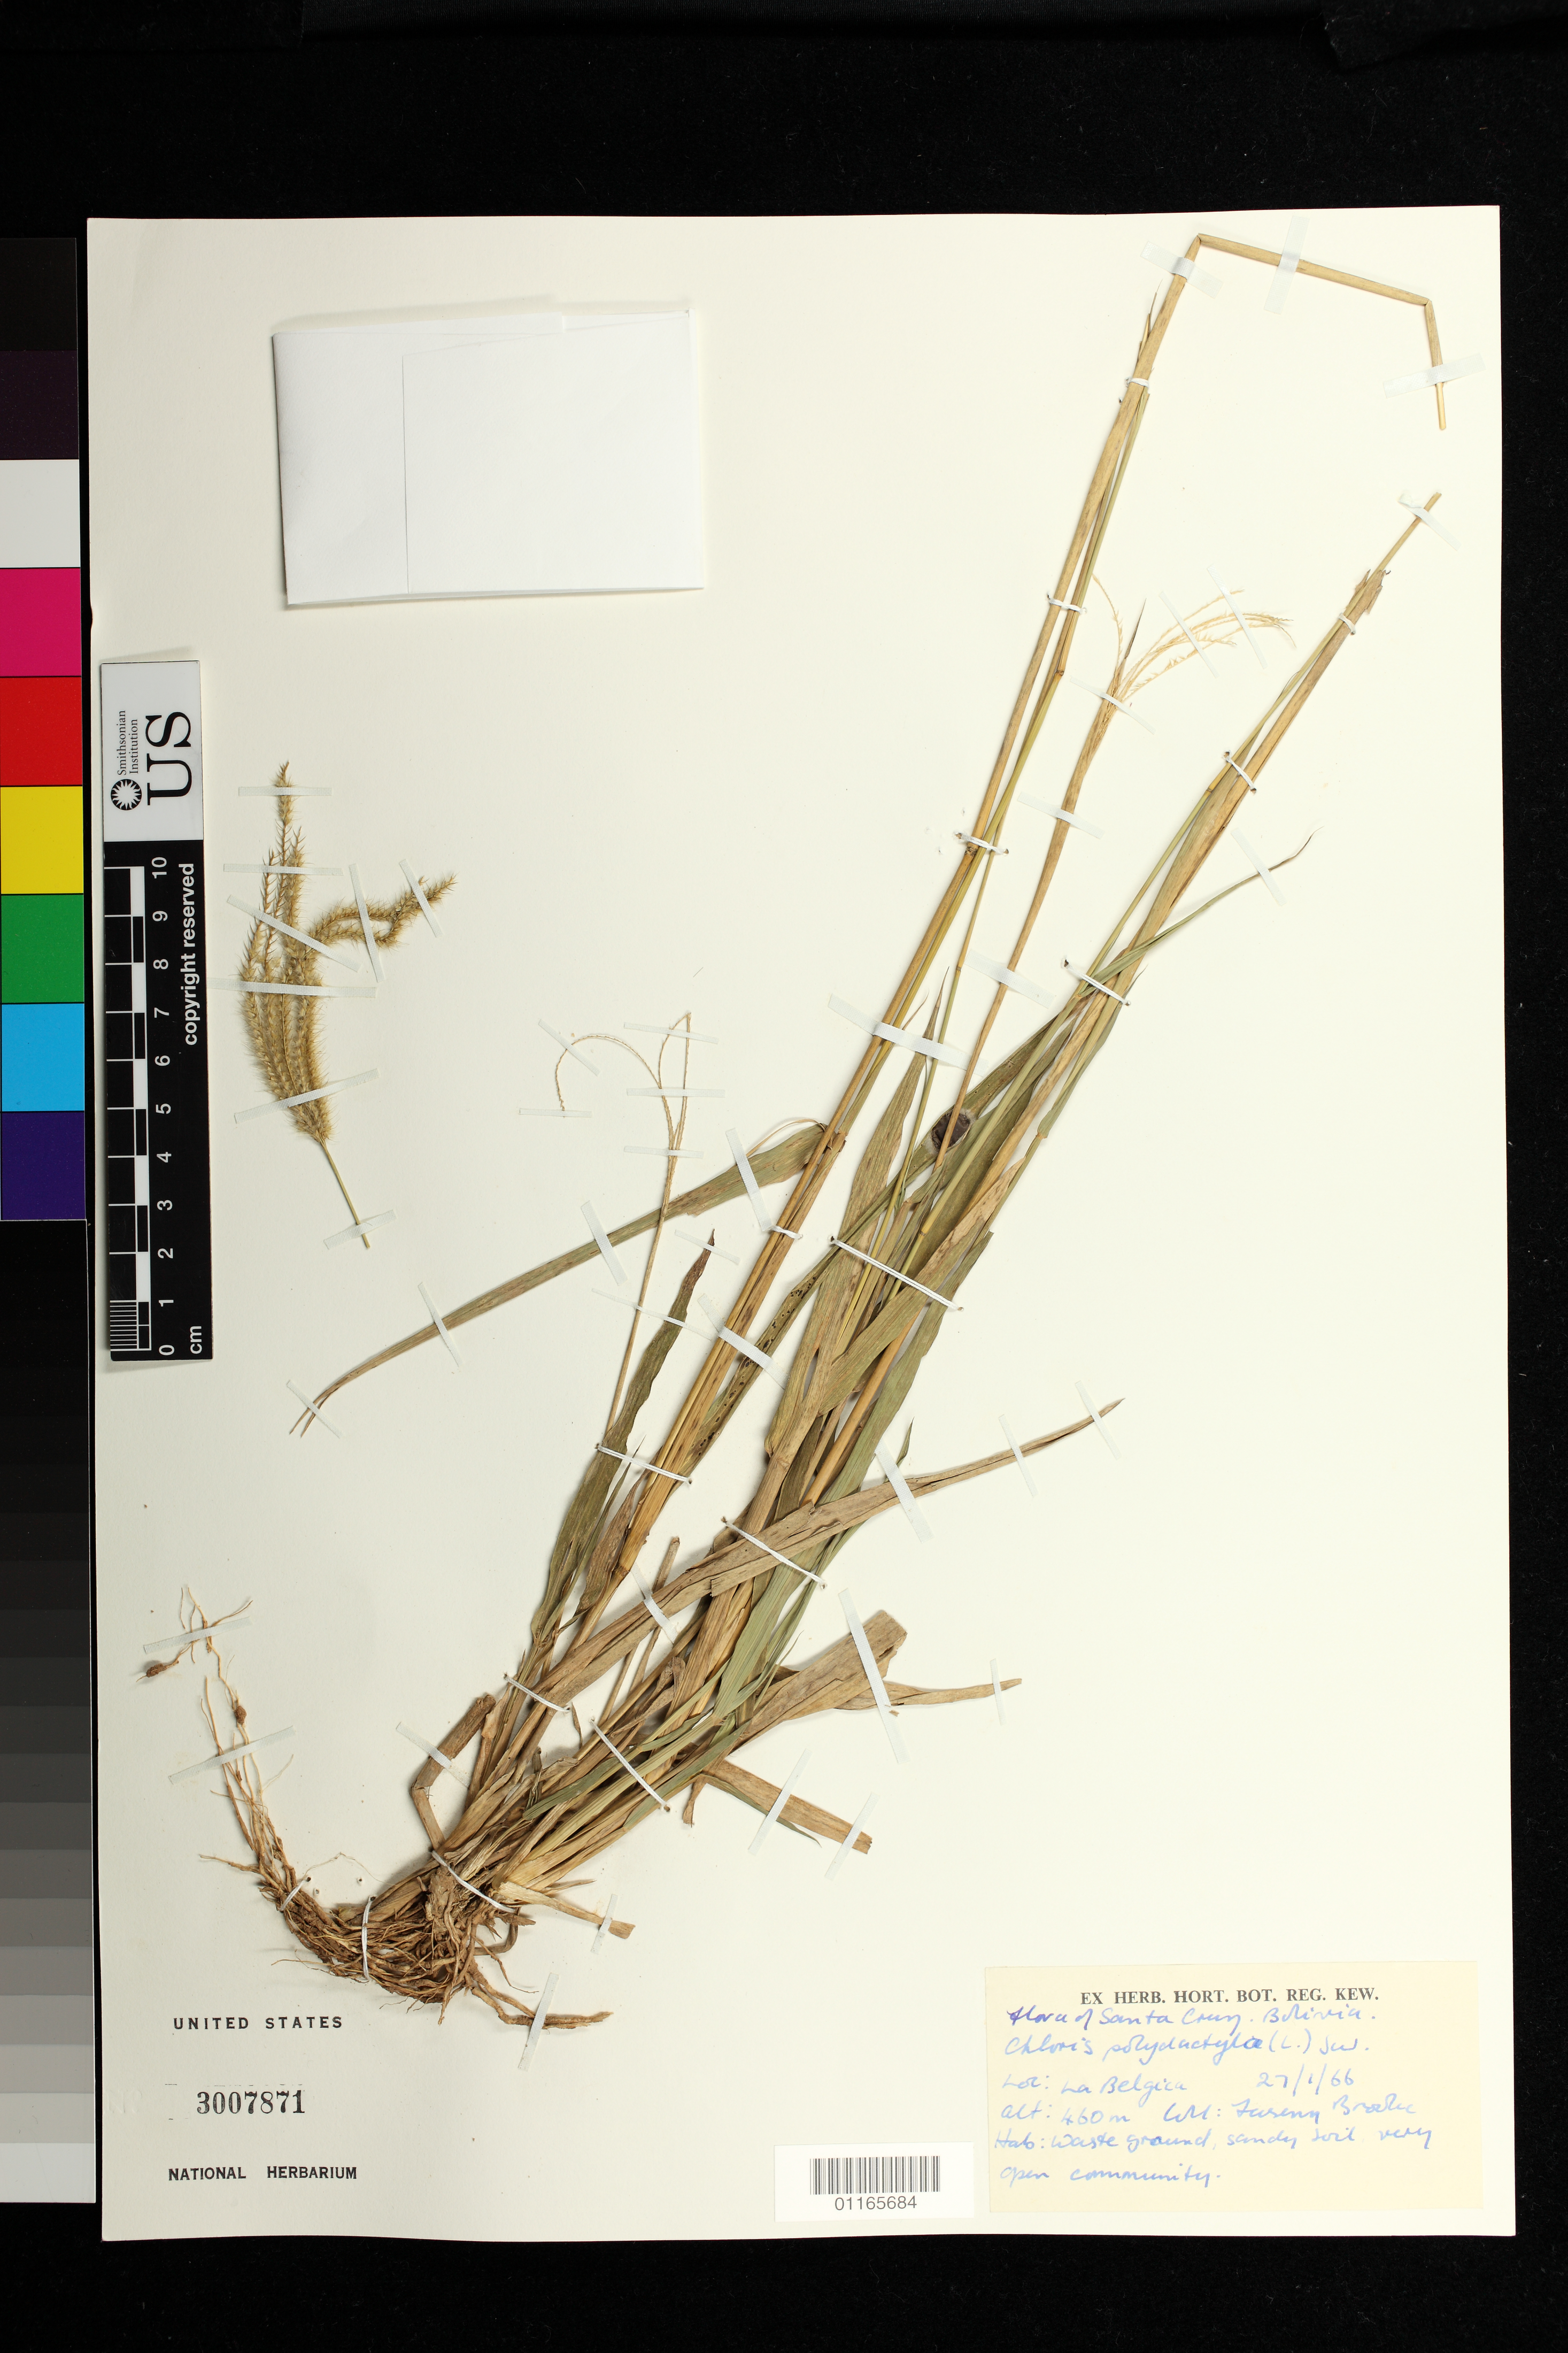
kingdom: Plantae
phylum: Tracheophyta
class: Liliopsida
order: Poales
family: Poaceae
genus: Stapfochloa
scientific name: Stapfochloa elata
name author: (Desv.) P.M. Peterson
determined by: Peterson, Paul M., (BOT), Smithsonian Institution - National Museum of Natural History (UNITED STATES)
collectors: T. Brooke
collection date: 1966-01-27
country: Bolivia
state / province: Santa Cruz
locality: La Belgica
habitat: Waste ground, sandy soil, very open community.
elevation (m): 460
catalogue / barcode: US 3007871